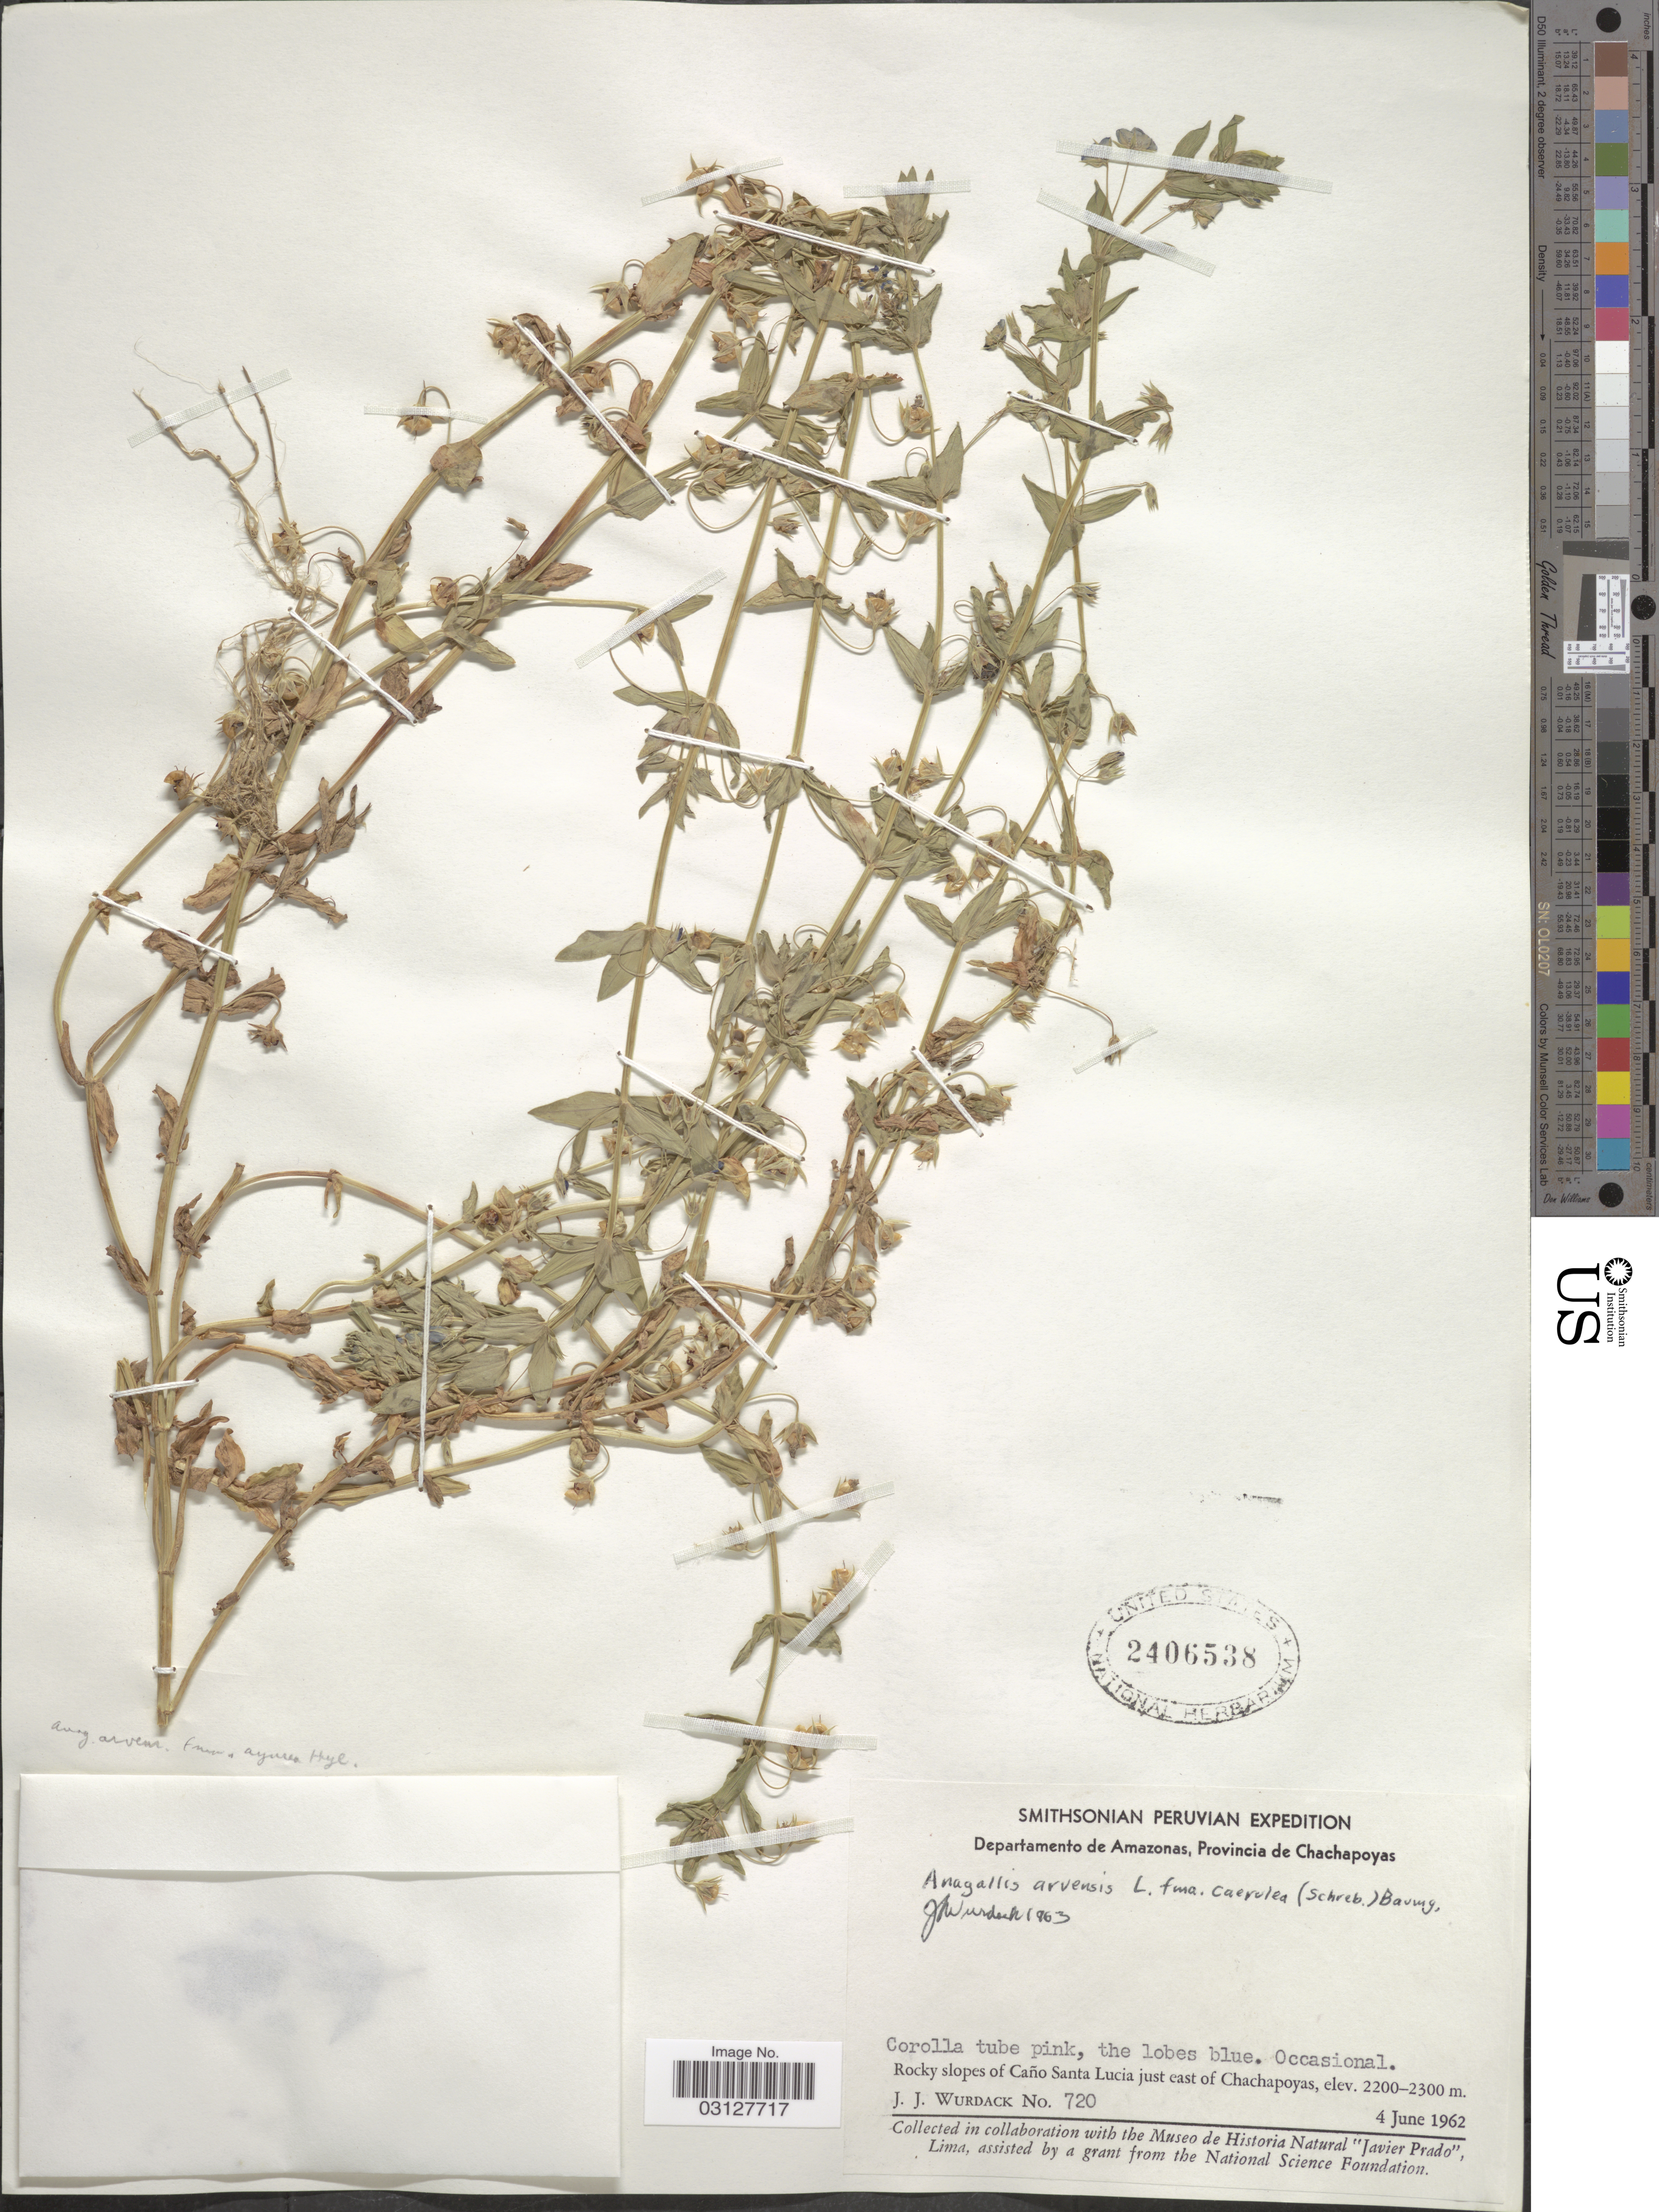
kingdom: Plantae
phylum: Tracheophyta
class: Magnoliopsida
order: Ericales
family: Primulaceae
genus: Anagallis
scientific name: Anagallis coerulea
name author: Schreb.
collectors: J. J. Wurdack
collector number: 720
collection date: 1962-06-04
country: Peru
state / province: Amazonas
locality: Departamento de Amazonas, Provincia de Chachapoyas, Rocky slopes of Caño Santa Lucia just east of Chachapoyas.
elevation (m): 2200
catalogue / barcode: US 2406538